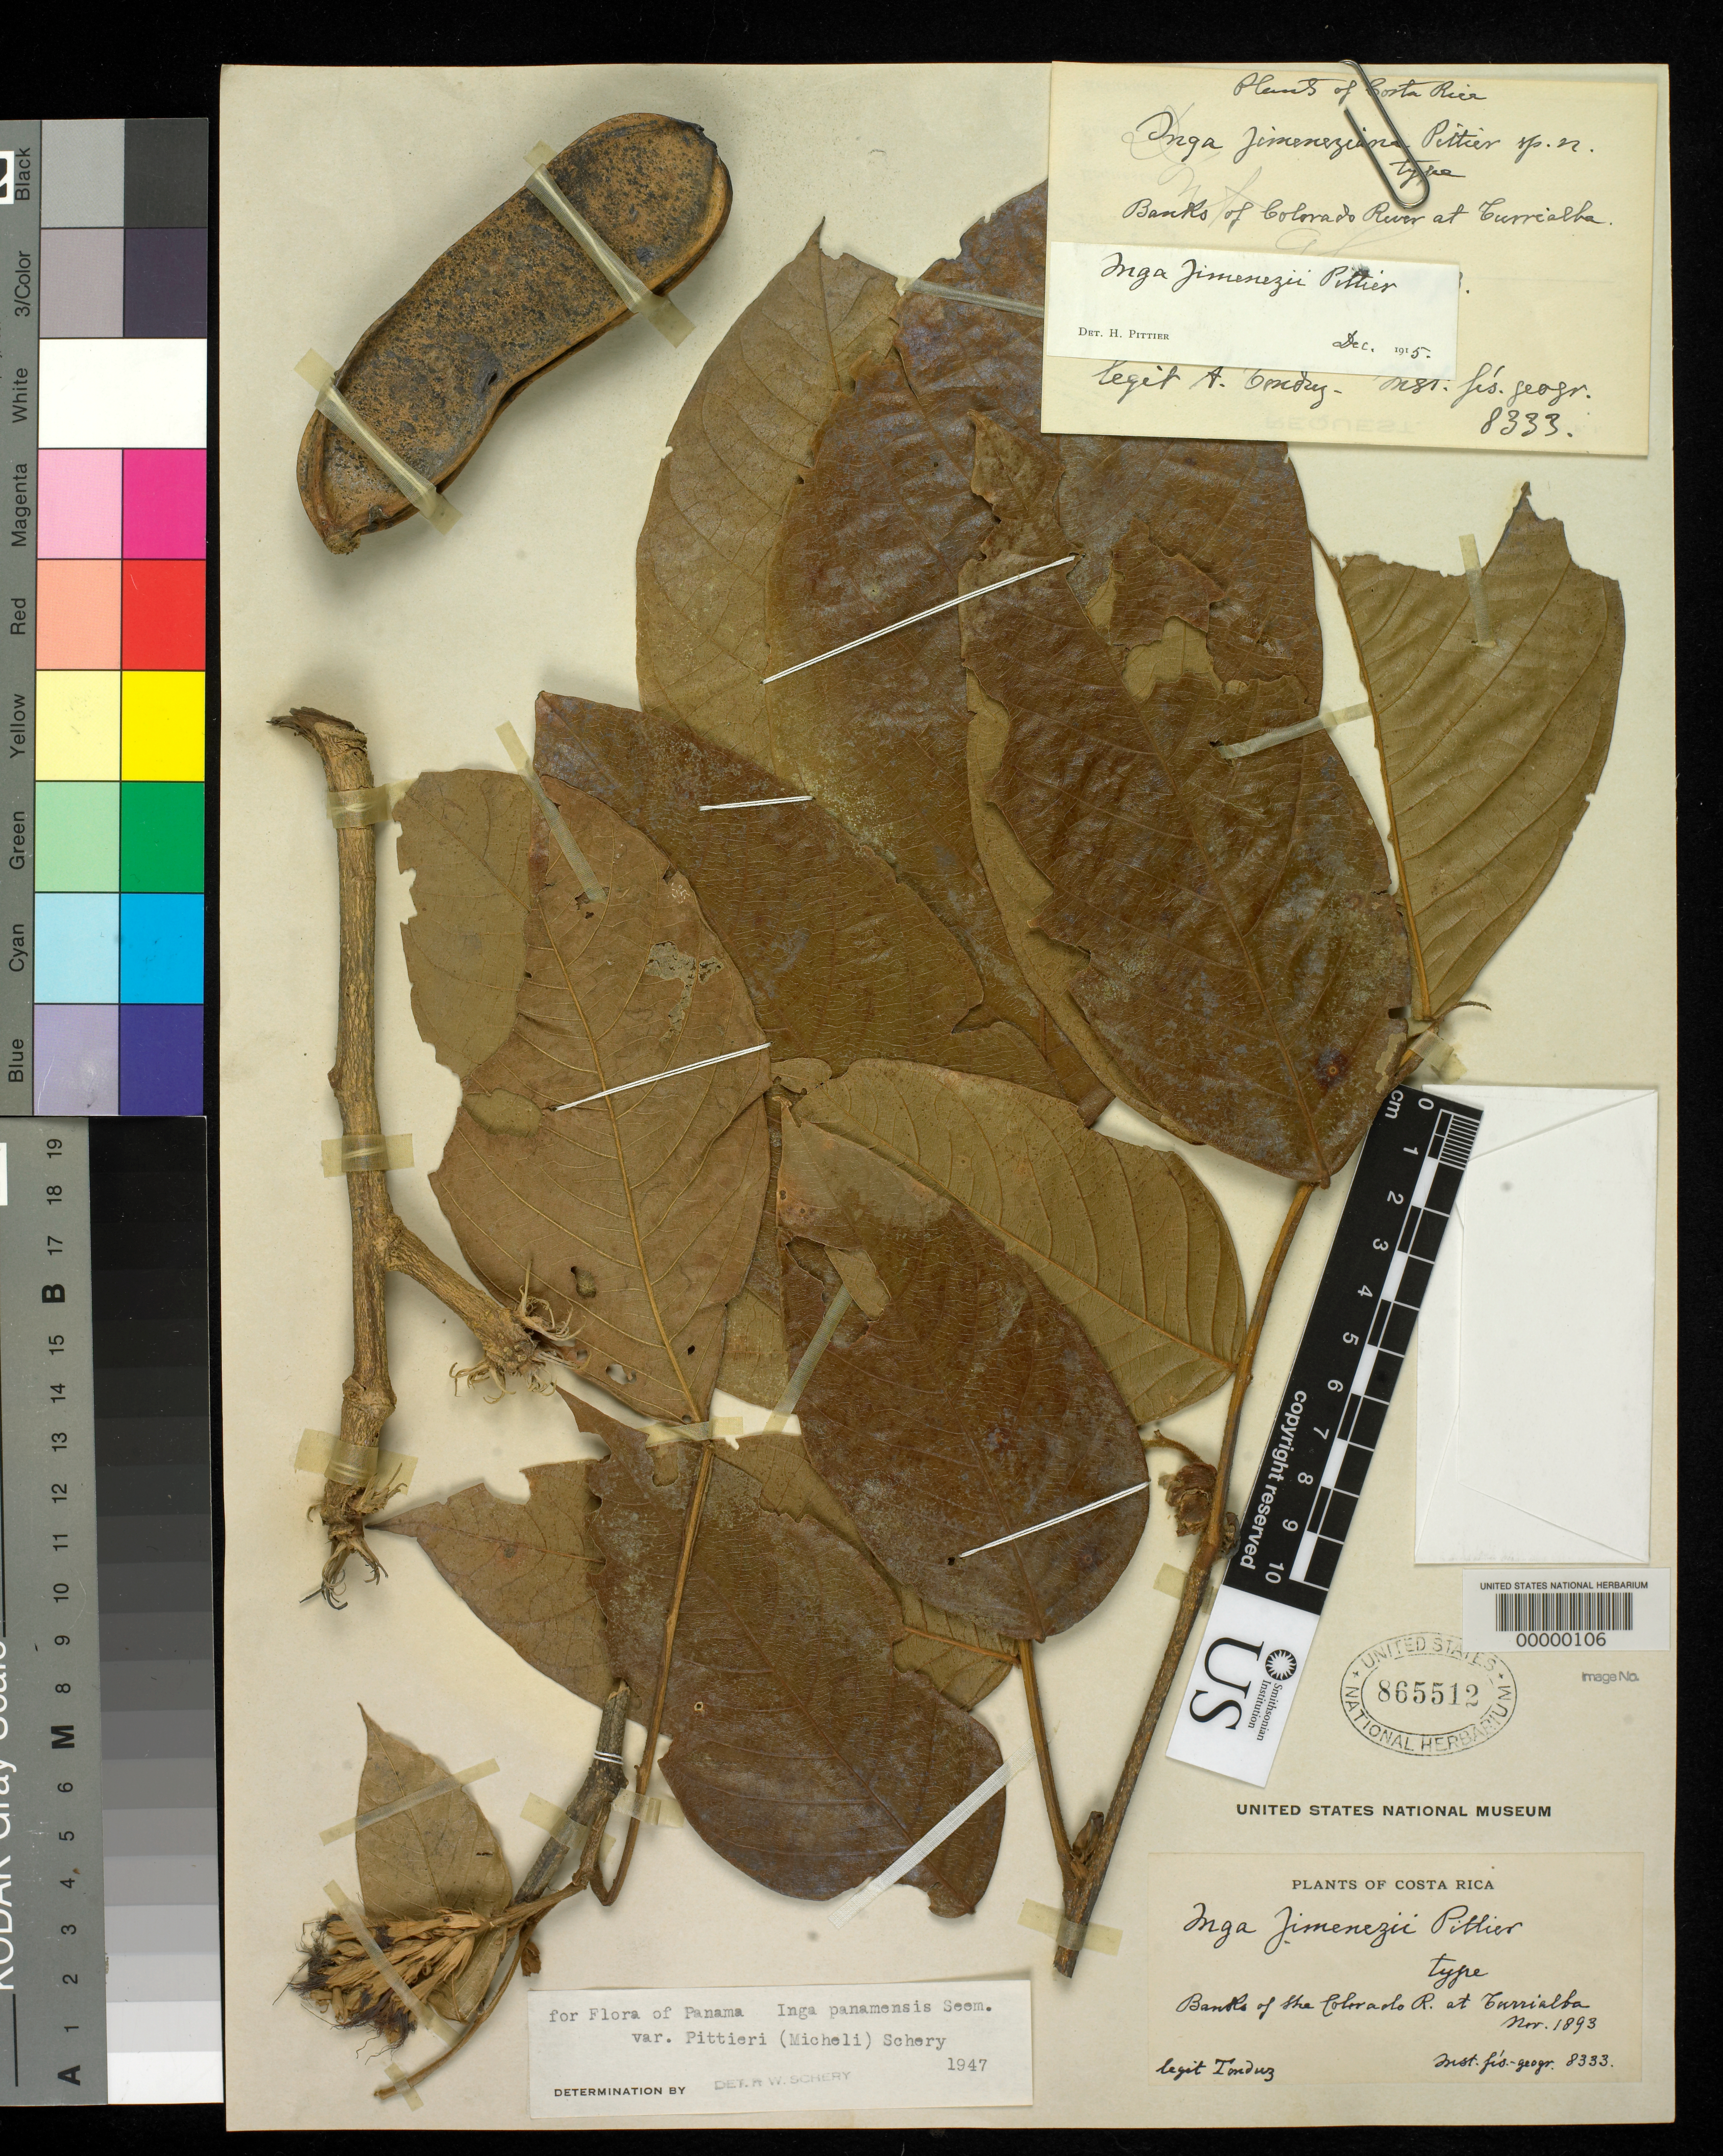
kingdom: Plantae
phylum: Tracheophyta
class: Magnoliopsida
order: Fabales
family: Fabaceae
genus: Inga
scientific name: Inga jimeneziana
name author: Pittier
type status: Holotype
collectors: A. Tonduz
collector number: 8333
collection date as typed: Nov 1893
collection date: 1893-11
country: Costa Rica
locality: Colorado River, near Turrialba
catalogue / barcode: US 865512